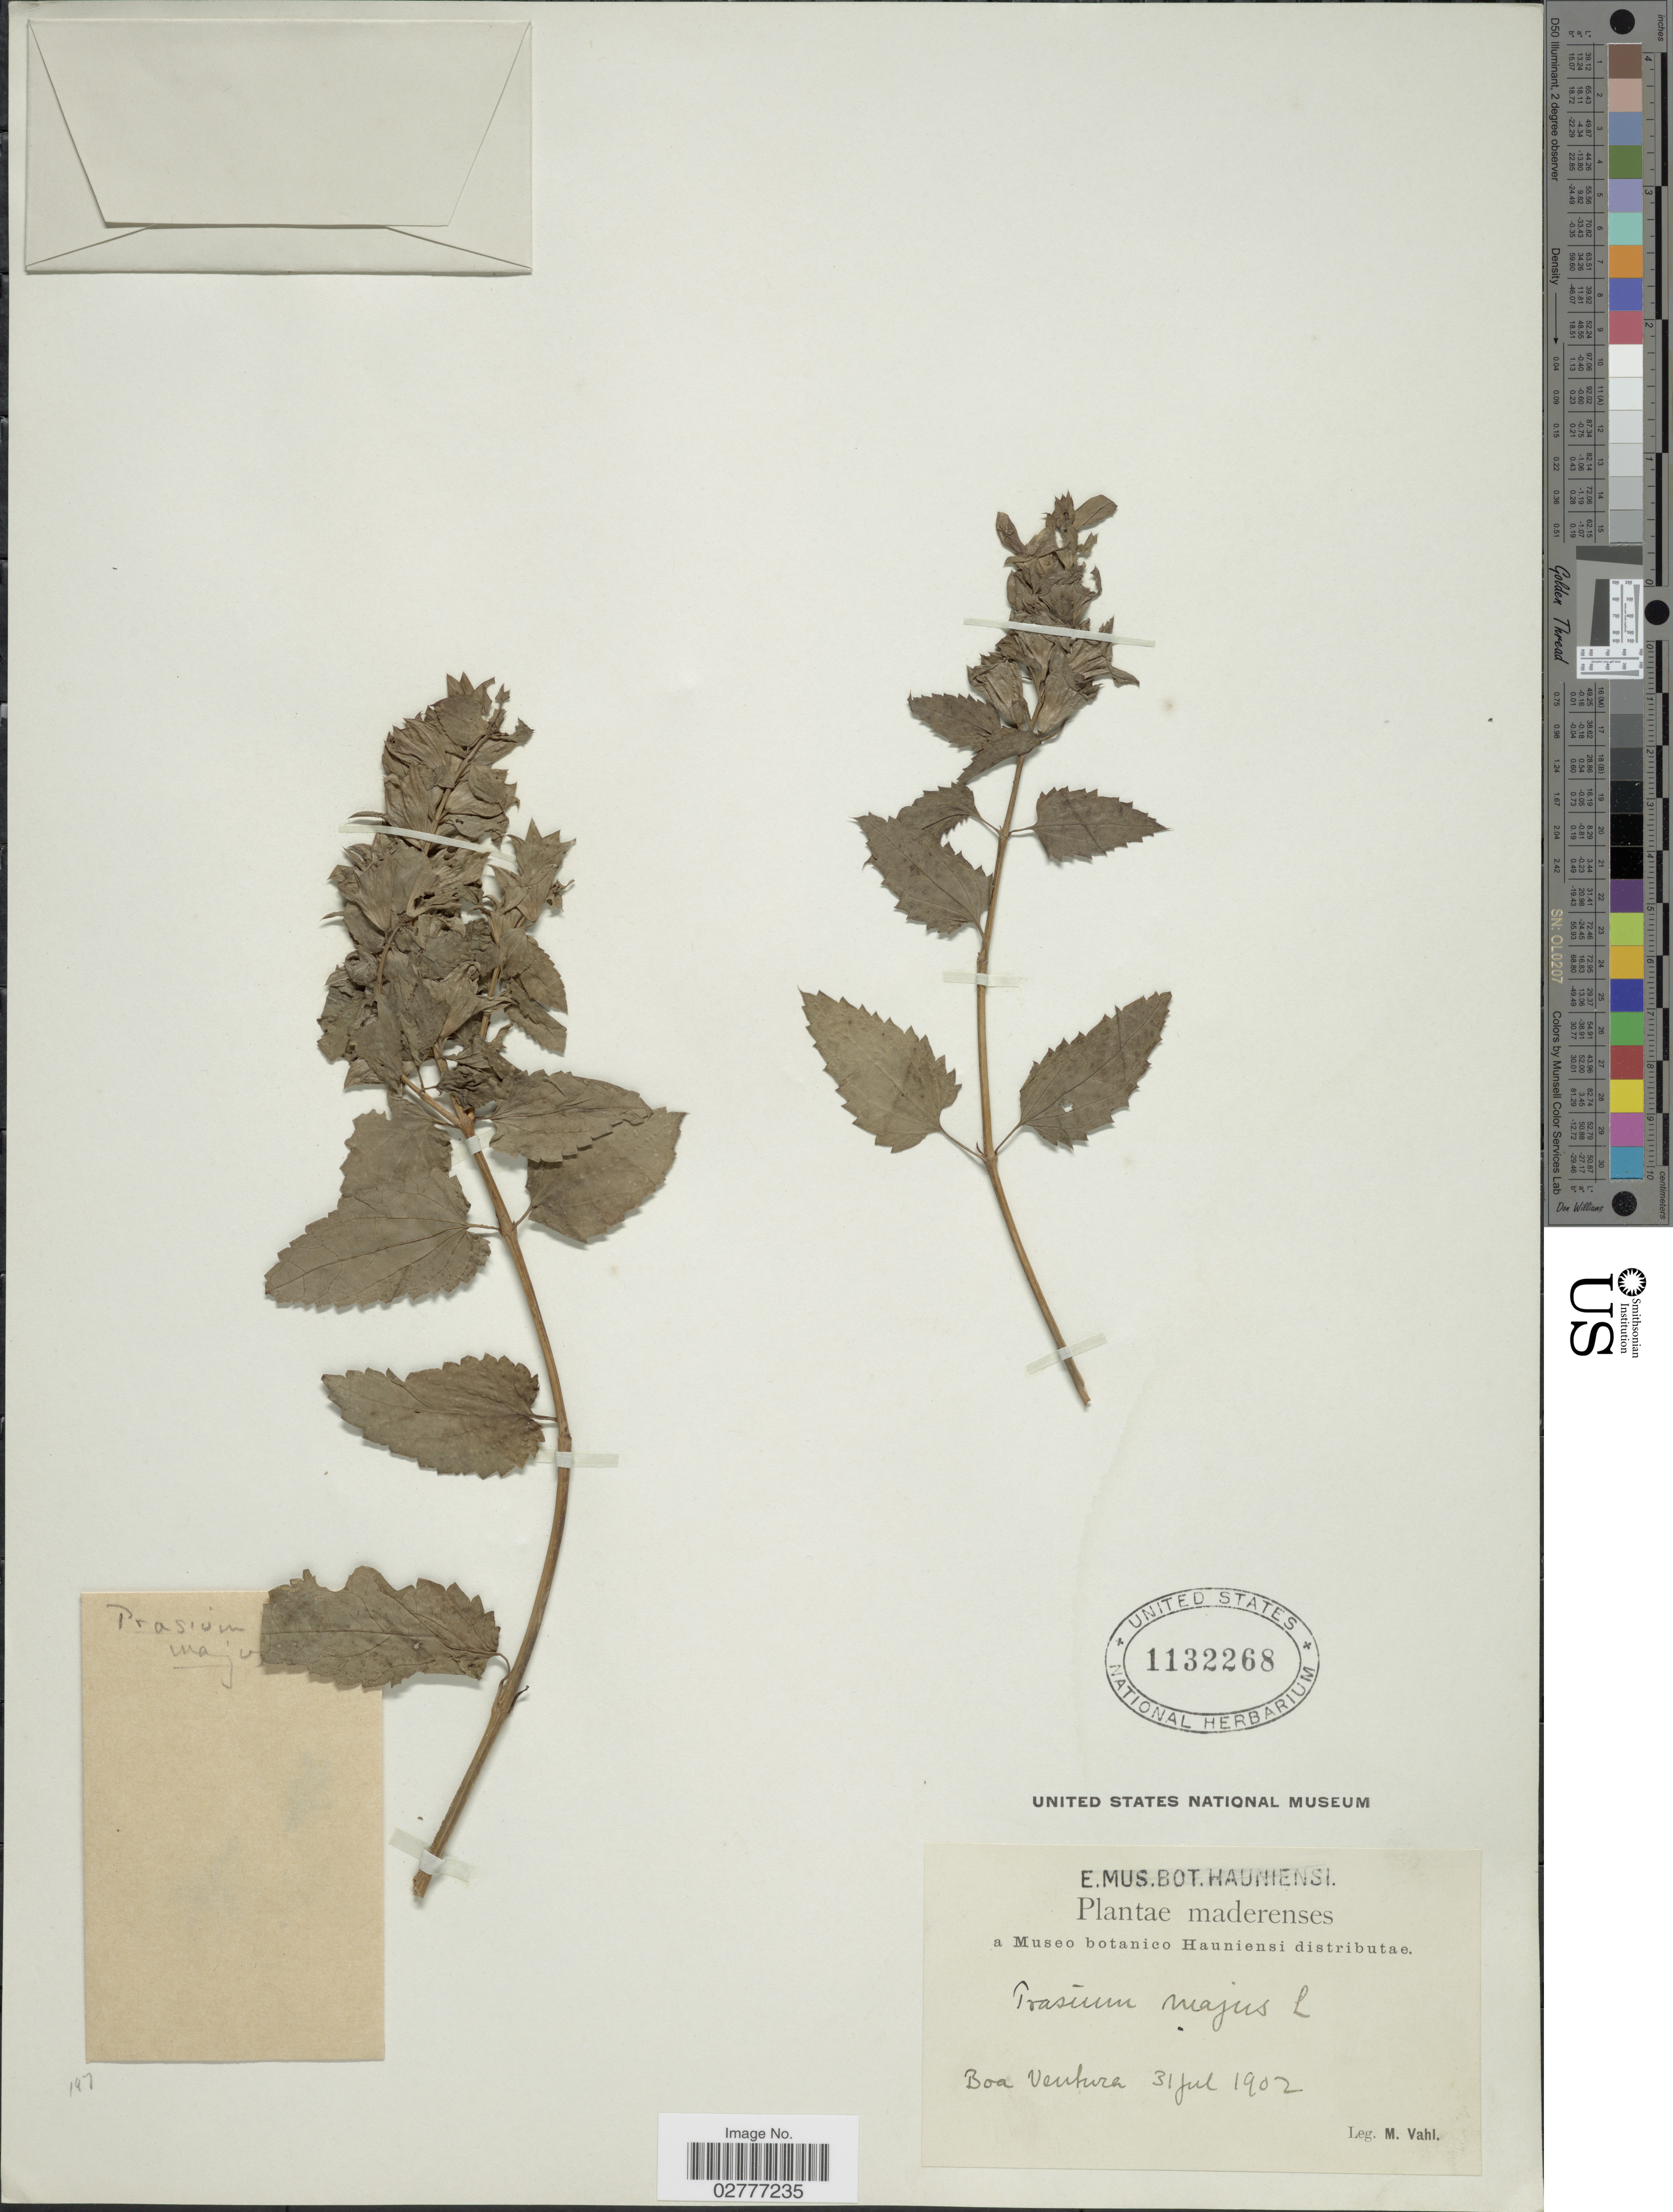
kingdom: Plantae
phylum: Tracheophyta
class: Magnoliopsida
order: Lamiales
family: Lamiaceae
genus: Prasium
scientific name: Prasium majus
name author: L.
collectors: M. Vahl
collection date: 1902-07-31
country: Portugal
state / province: Madeira (Aut. Reg.)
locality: Maderenses, Boa Ventura.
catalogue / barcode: US 1132268